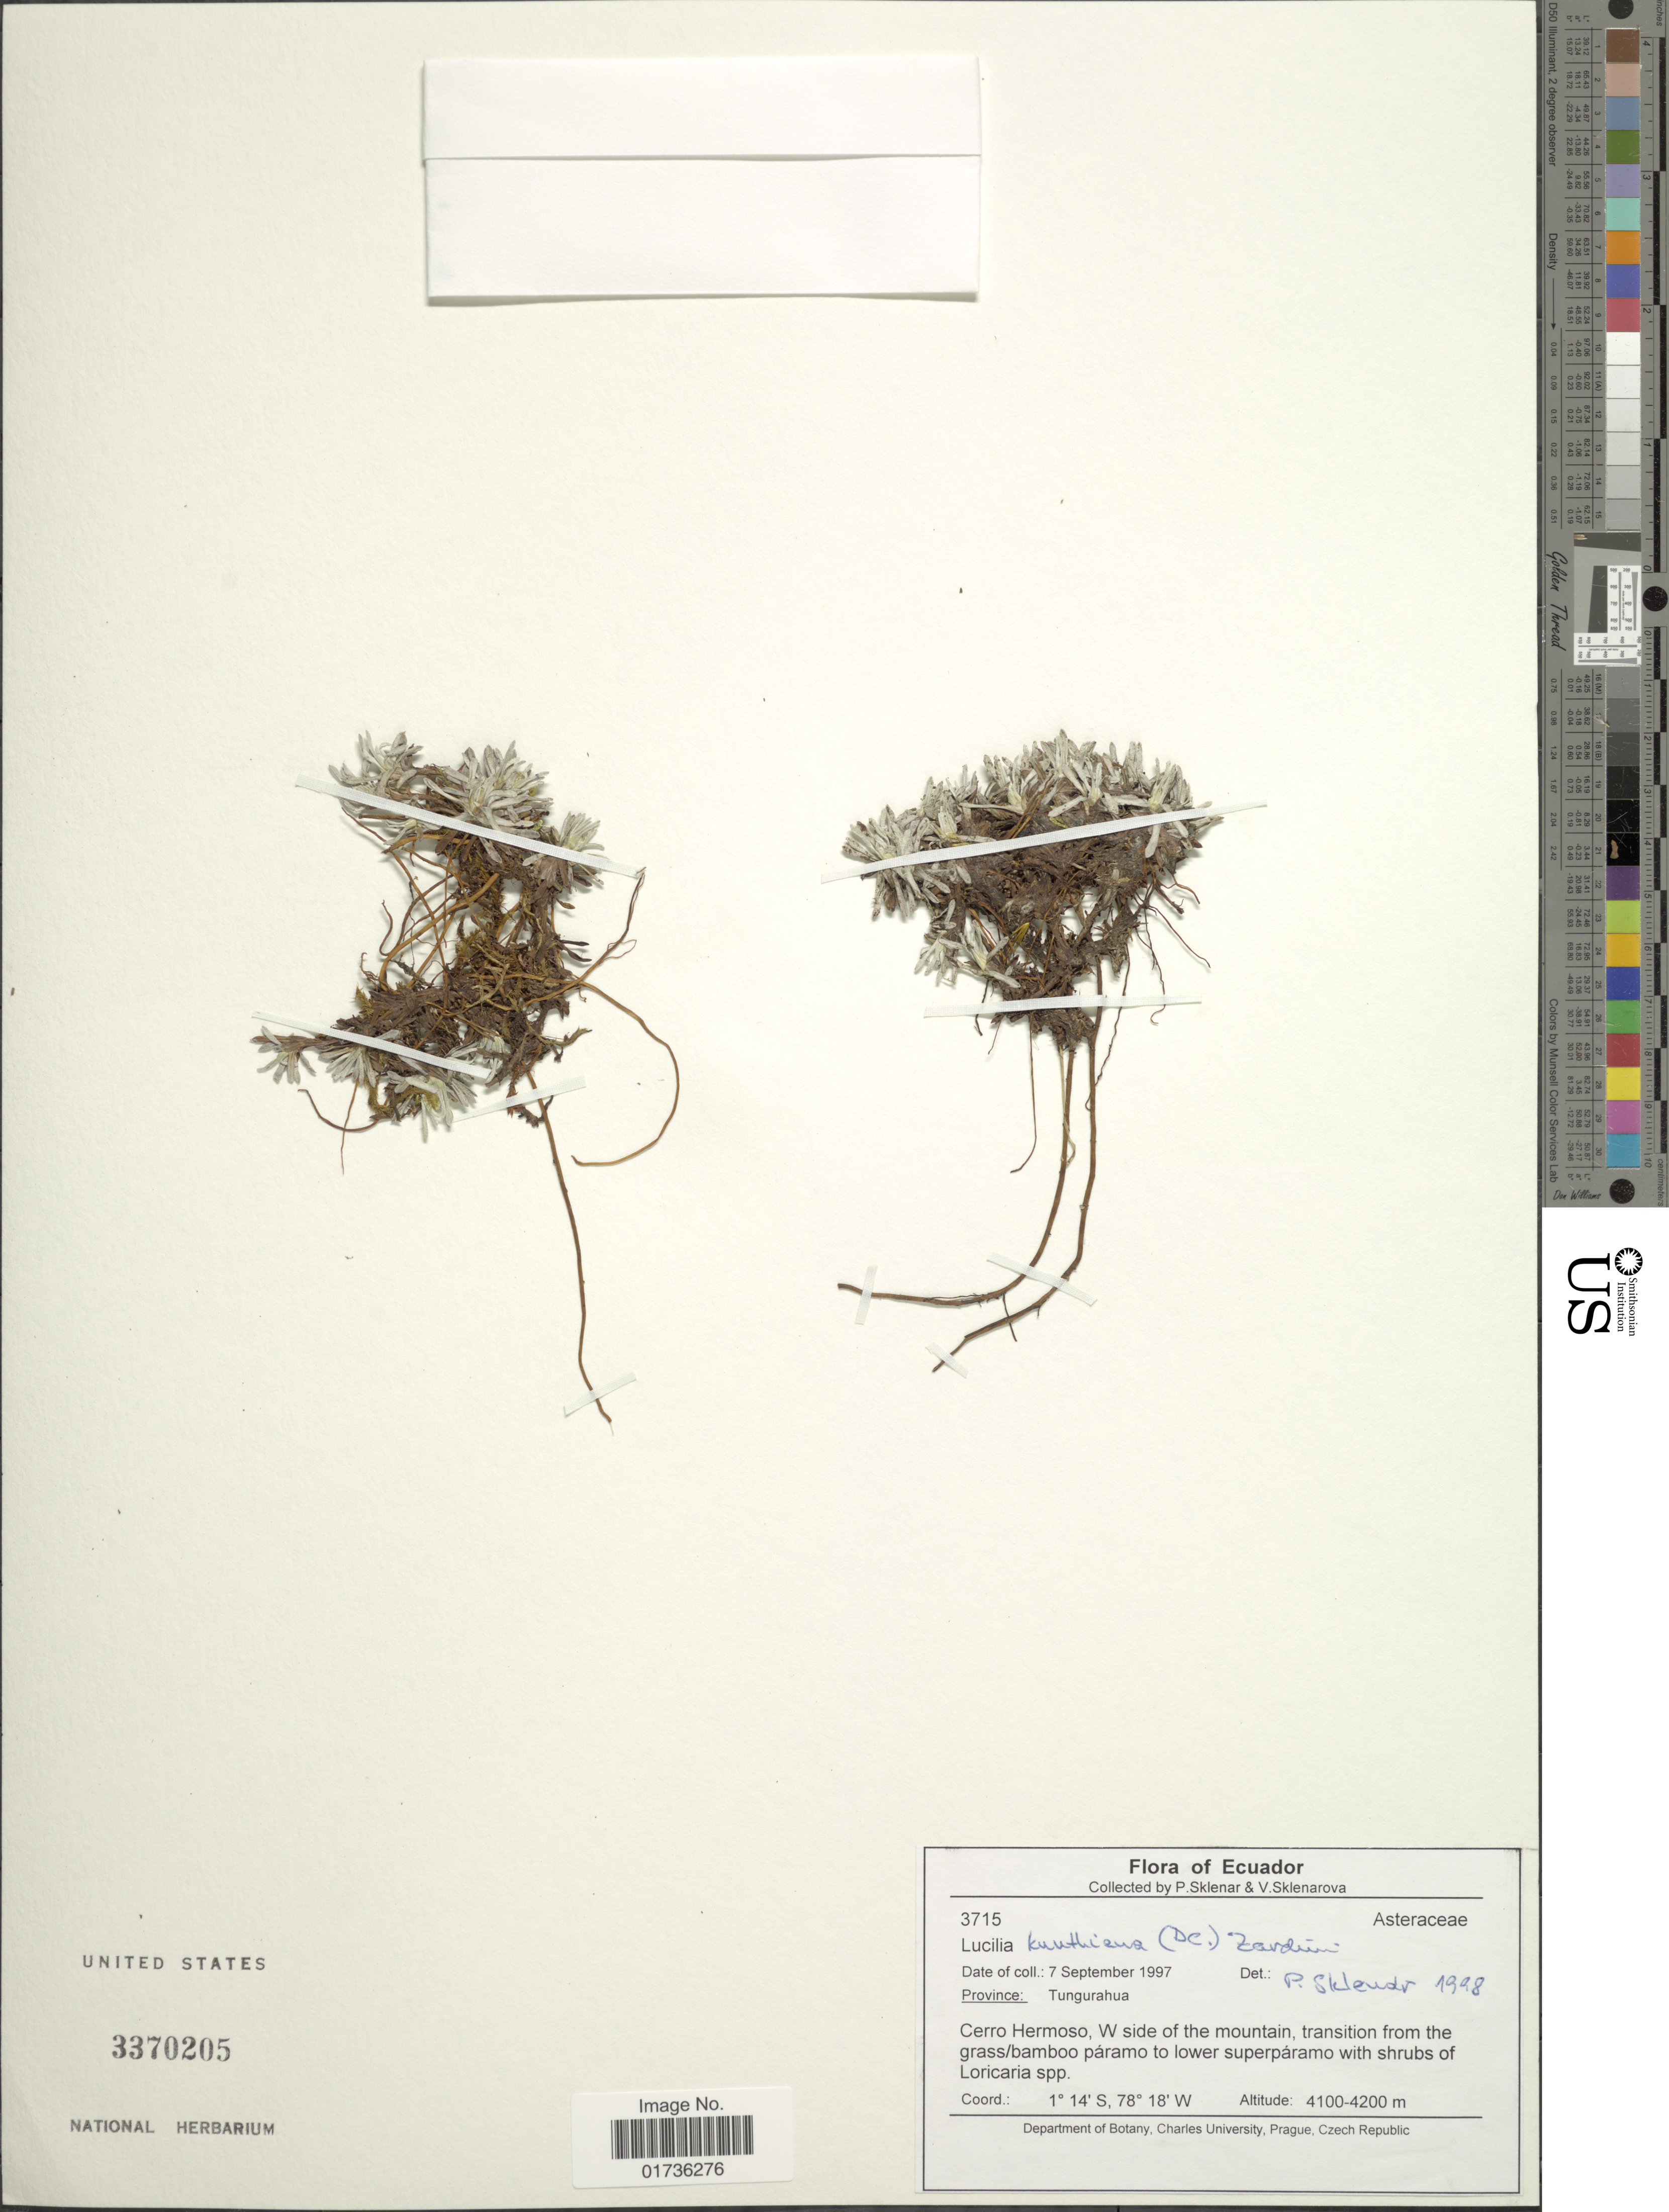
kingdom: Plantae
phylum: Tracheophyta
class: Magnoliopsida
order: Asterales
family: Asteraceae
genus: Lucilia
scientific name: Lucilia kunthiana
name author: (DC.) Zardini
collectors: P. Sklenár & V. Sklenárová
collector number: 3715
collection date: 1997-09-07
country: Ecuador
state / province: Tungurahua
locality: Cerro Hermoso,W side of the mountain, transition from the grass/bamboo páramo to lower superpáramo with shrubs of Loricaria spp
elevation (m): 4100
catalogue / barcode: US 3370205